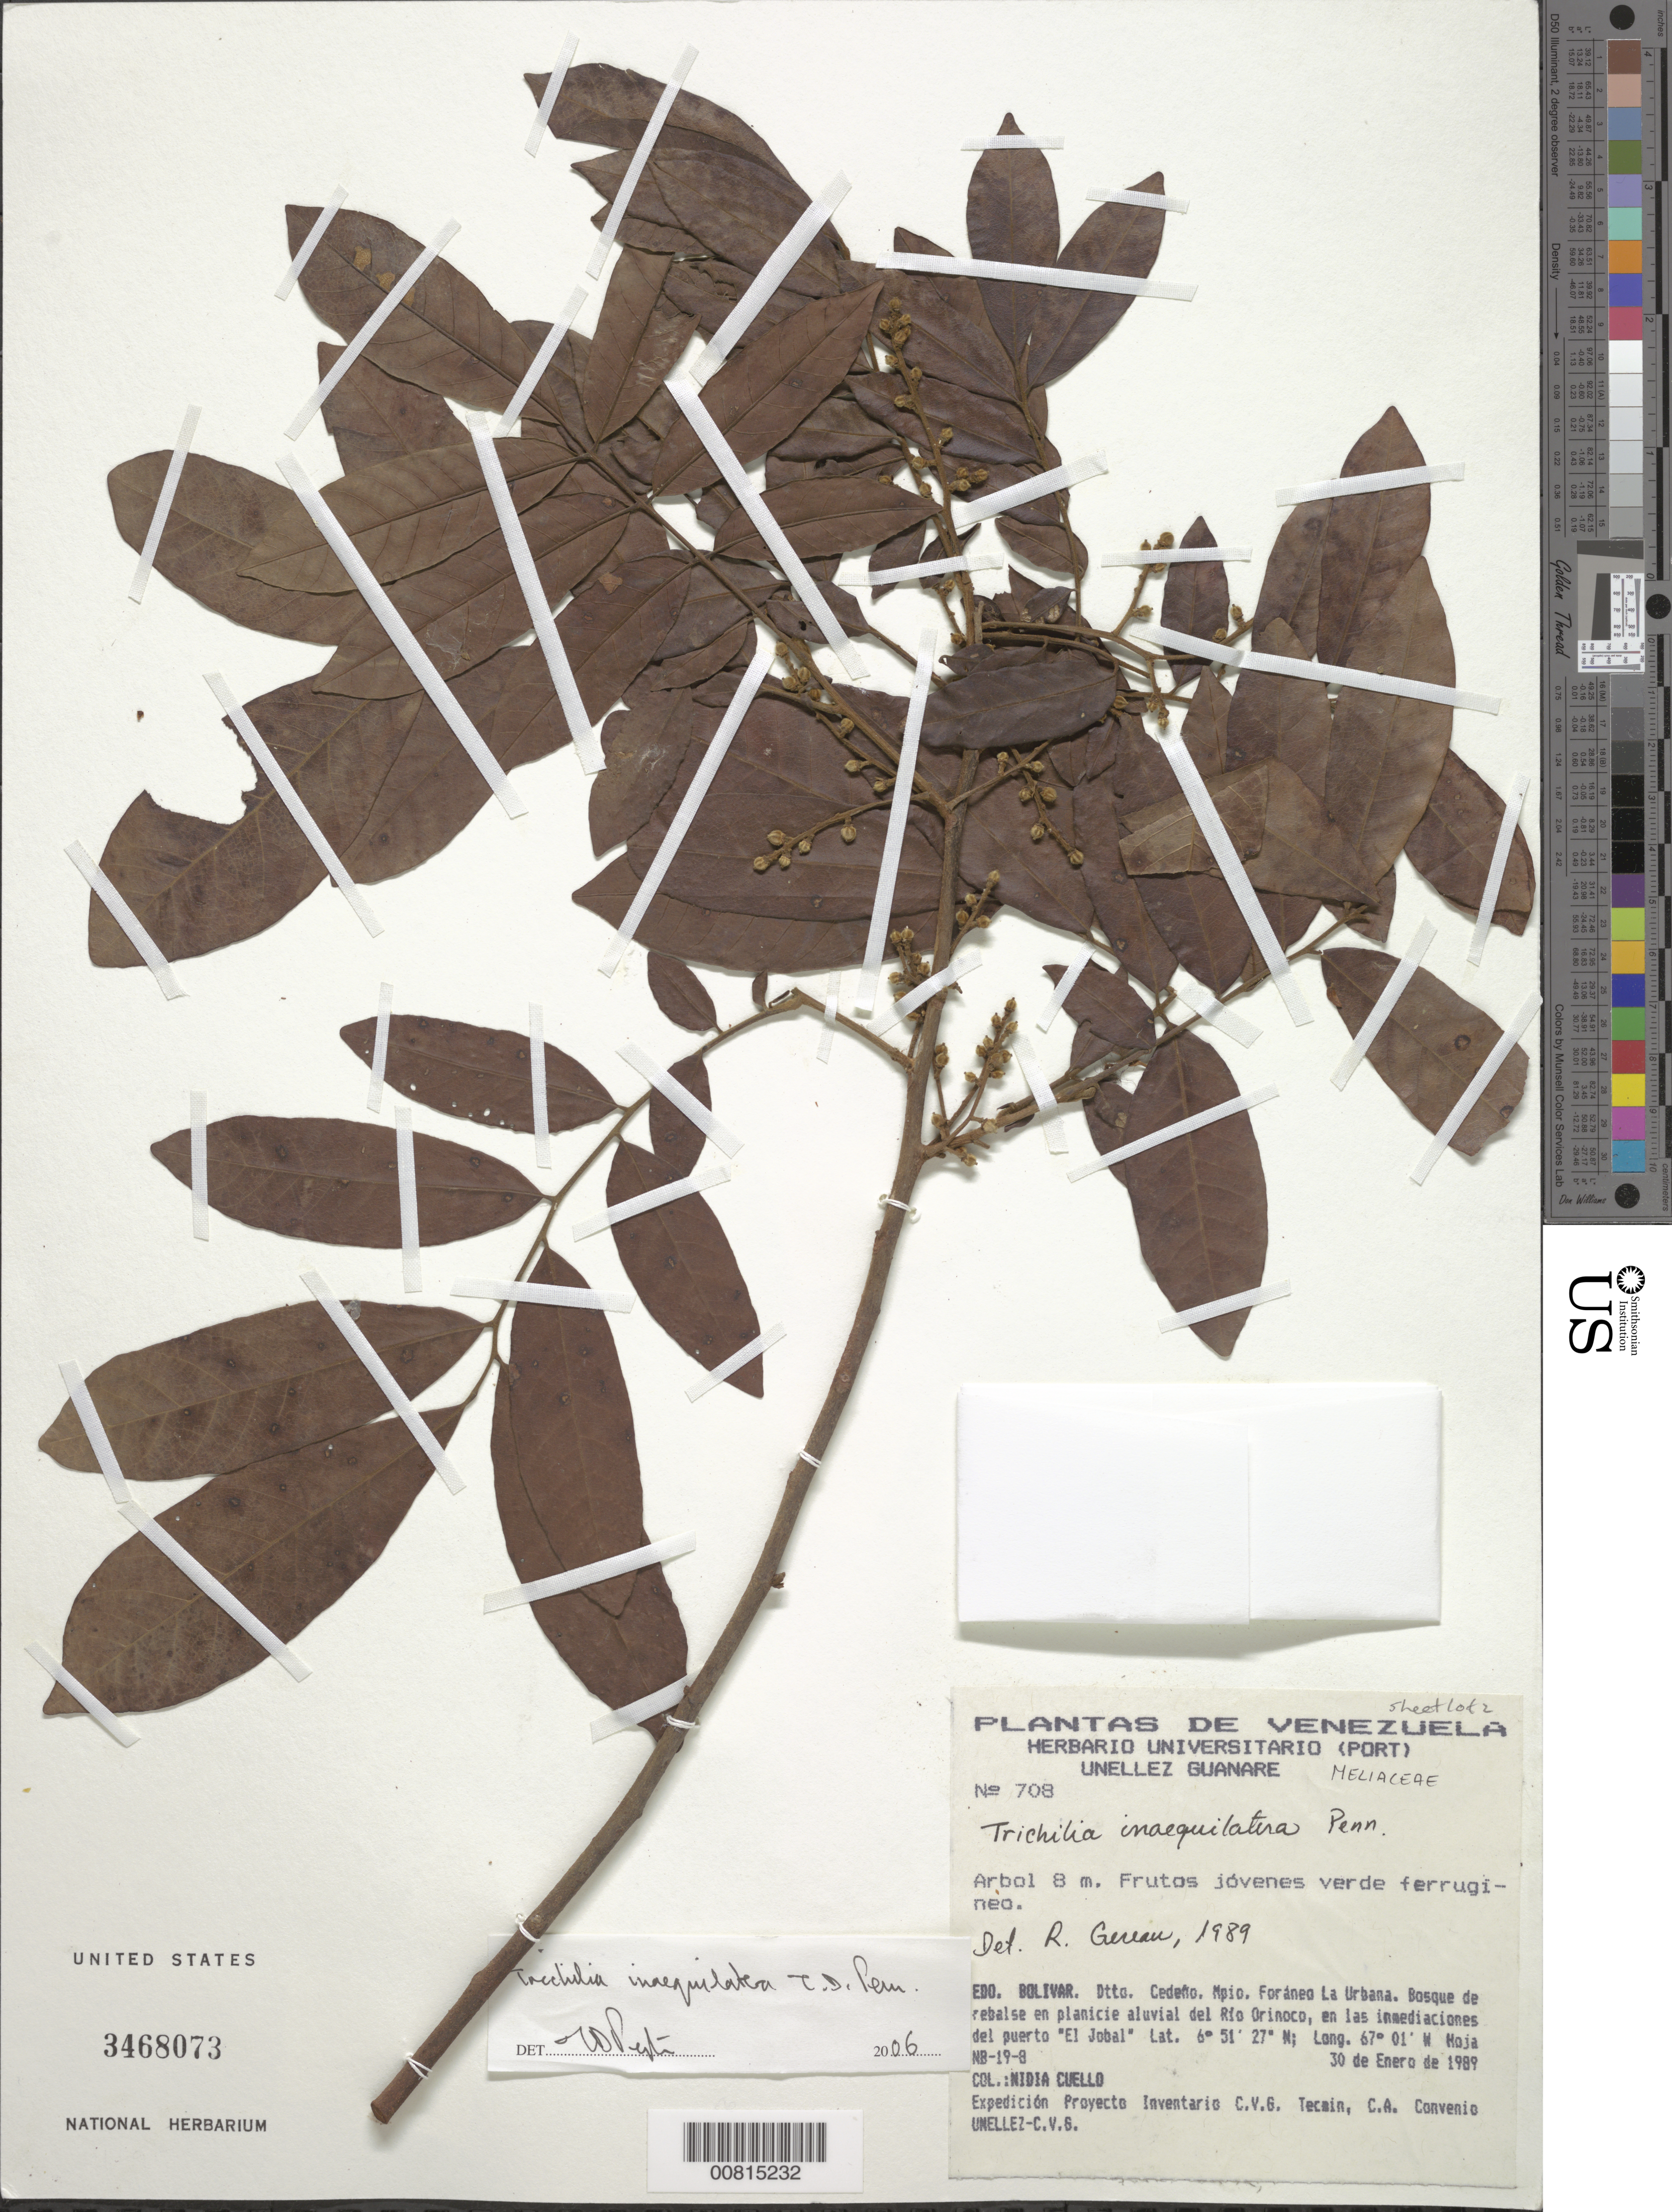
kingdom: Plantae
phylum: Tracheophyta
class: Magnoliopsida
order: Sapindales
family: Meliaceae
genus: Trichilia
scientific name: Trichilia inaequilatera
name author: T.D. Penn.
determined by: Gereau, R. E.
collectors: N. L. Cuello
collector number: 708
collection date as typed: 30-Jan-89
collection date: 1989-01-30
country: Venezuela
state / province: Bolívar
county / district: Cedeño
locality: Mun. Foráneo La Urbana, Río Orinoco del puerto "El Jobal"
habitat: Bosque de rebalse en planicie aluvial del rio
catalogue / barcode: US 3468073